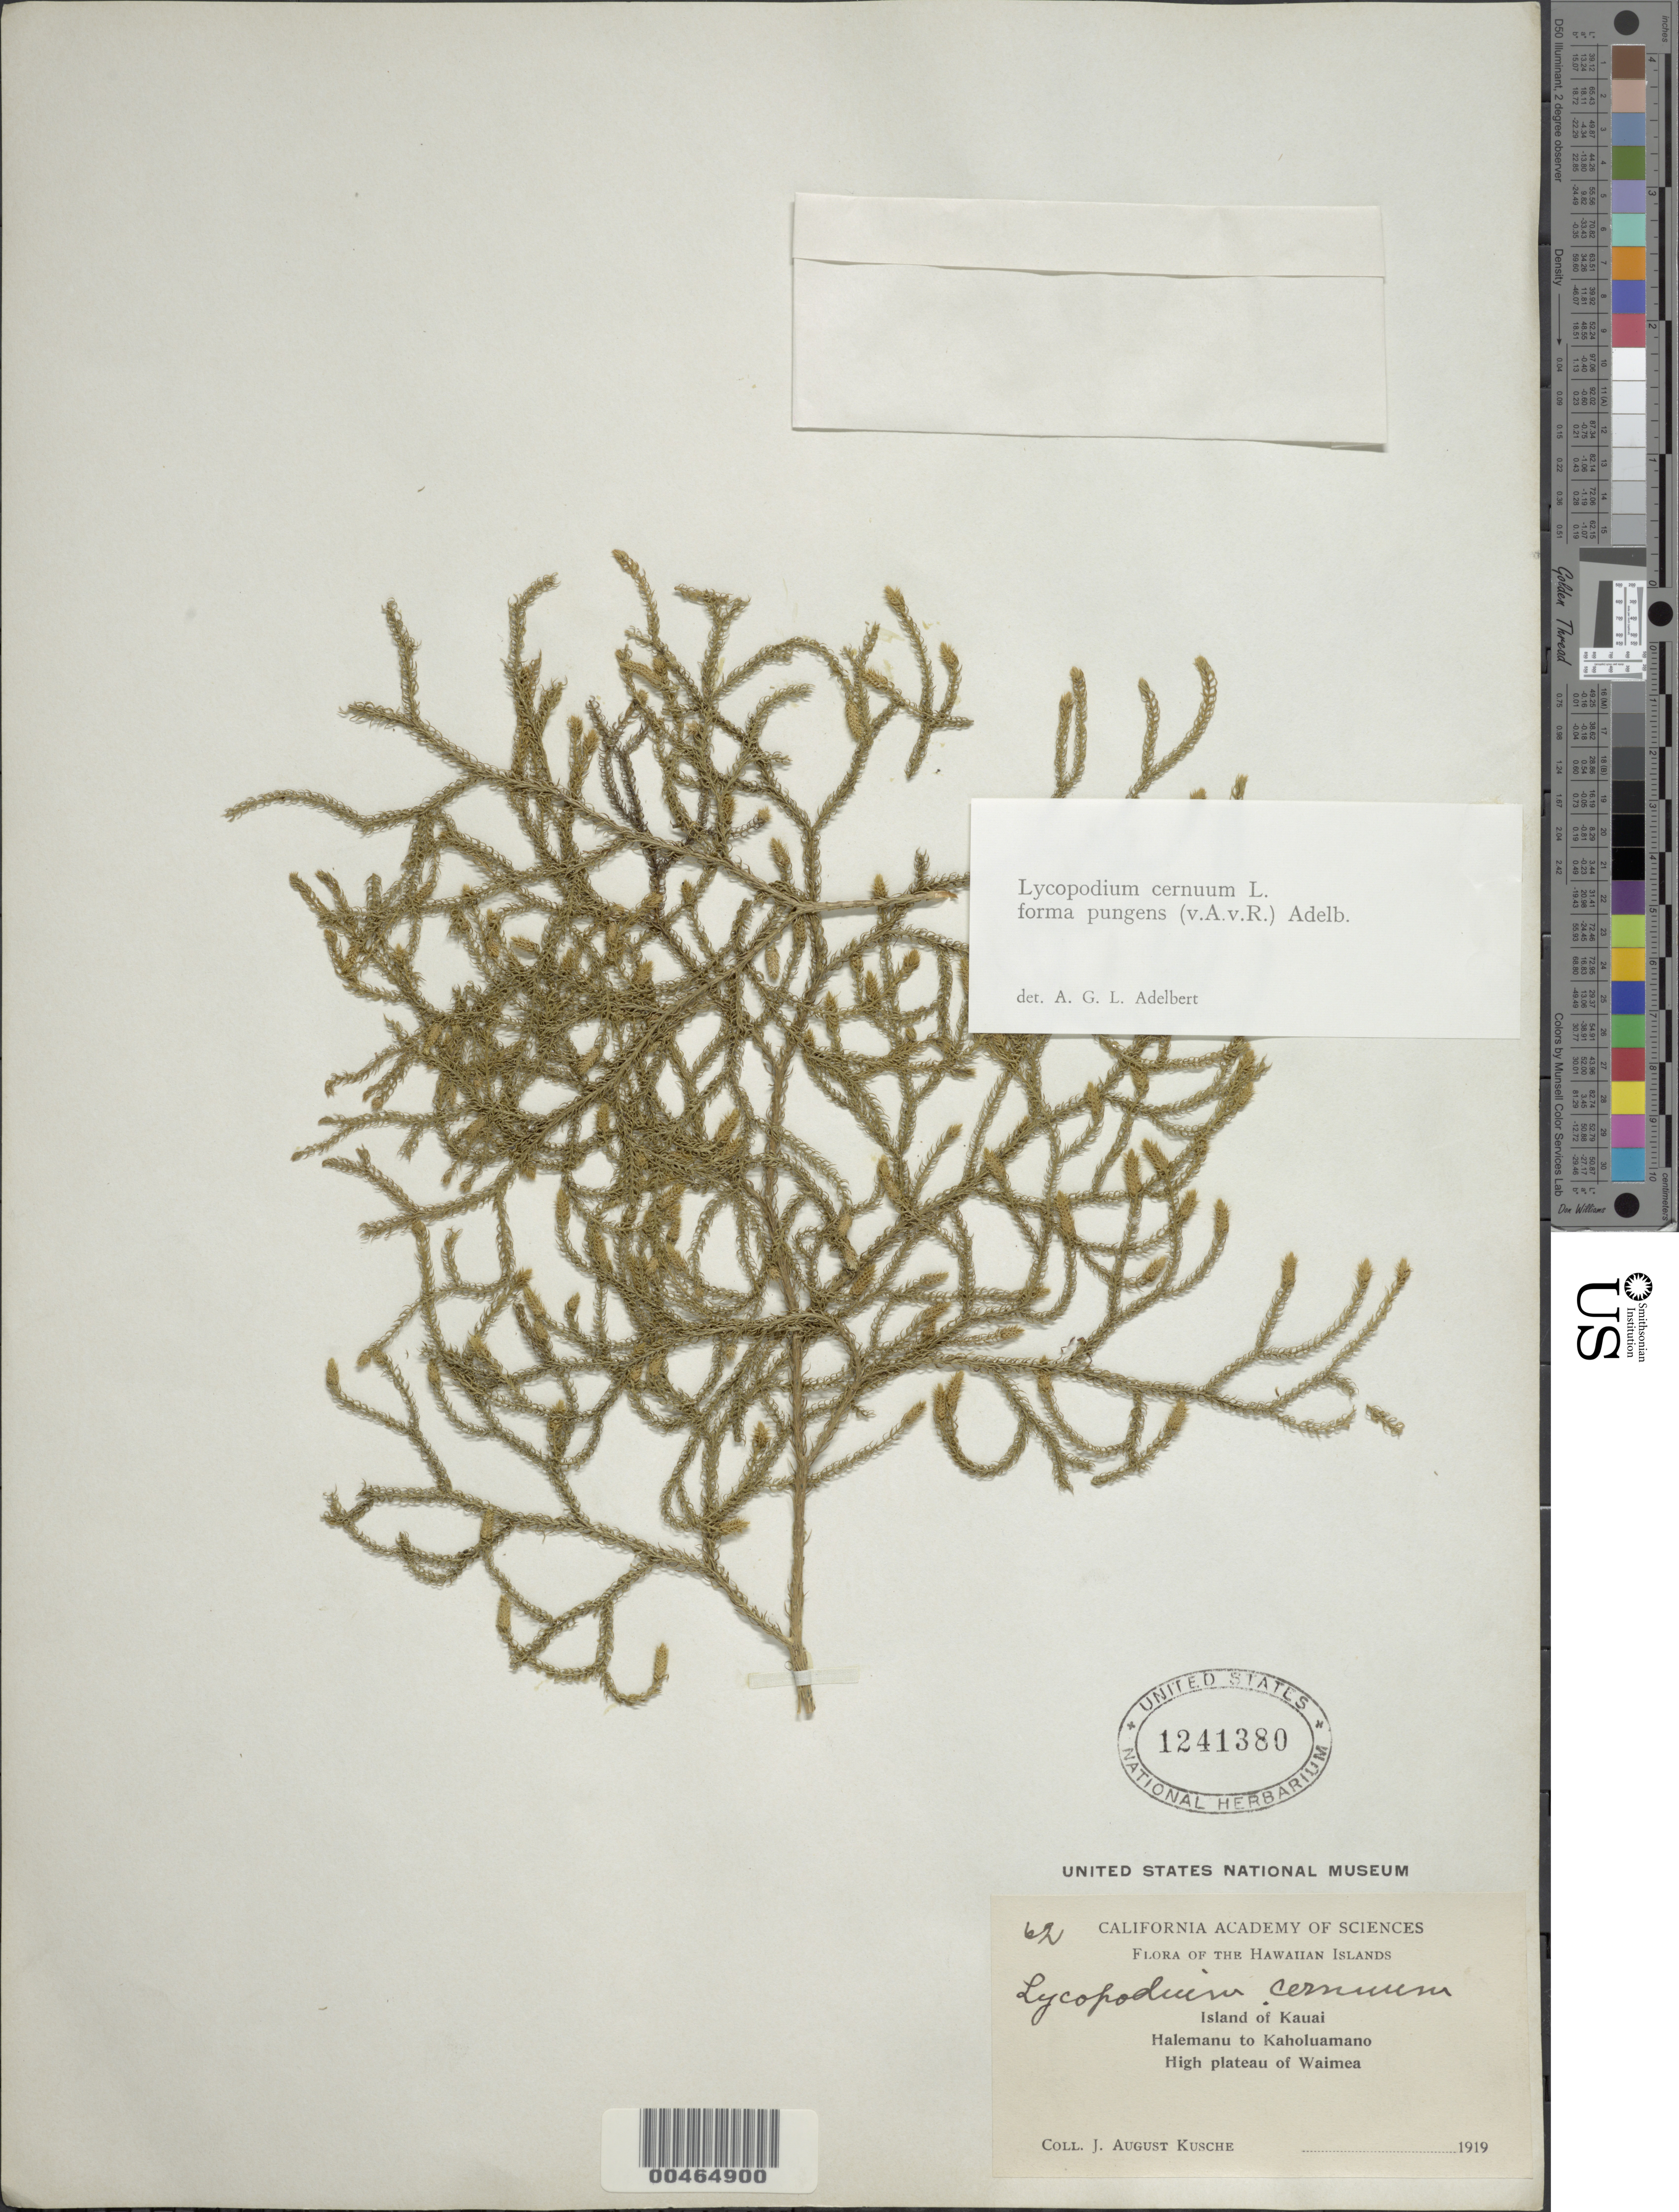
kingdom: Plantae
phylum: Tracheophyta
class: Lycopodiopsida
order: Lycopodiales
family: Lycopodiaceae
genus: Palhinhaea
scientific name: Palhinhaea cernua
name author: (L.) Vasc. & Franco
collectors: J. Kusche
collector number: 62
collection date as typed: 1919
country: United States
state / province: Hawaii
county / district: Kauai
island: Kaua'i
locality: Halemanu to Kaholuamano, high plateau of Waimea, Kauai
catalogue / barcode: US 1241380